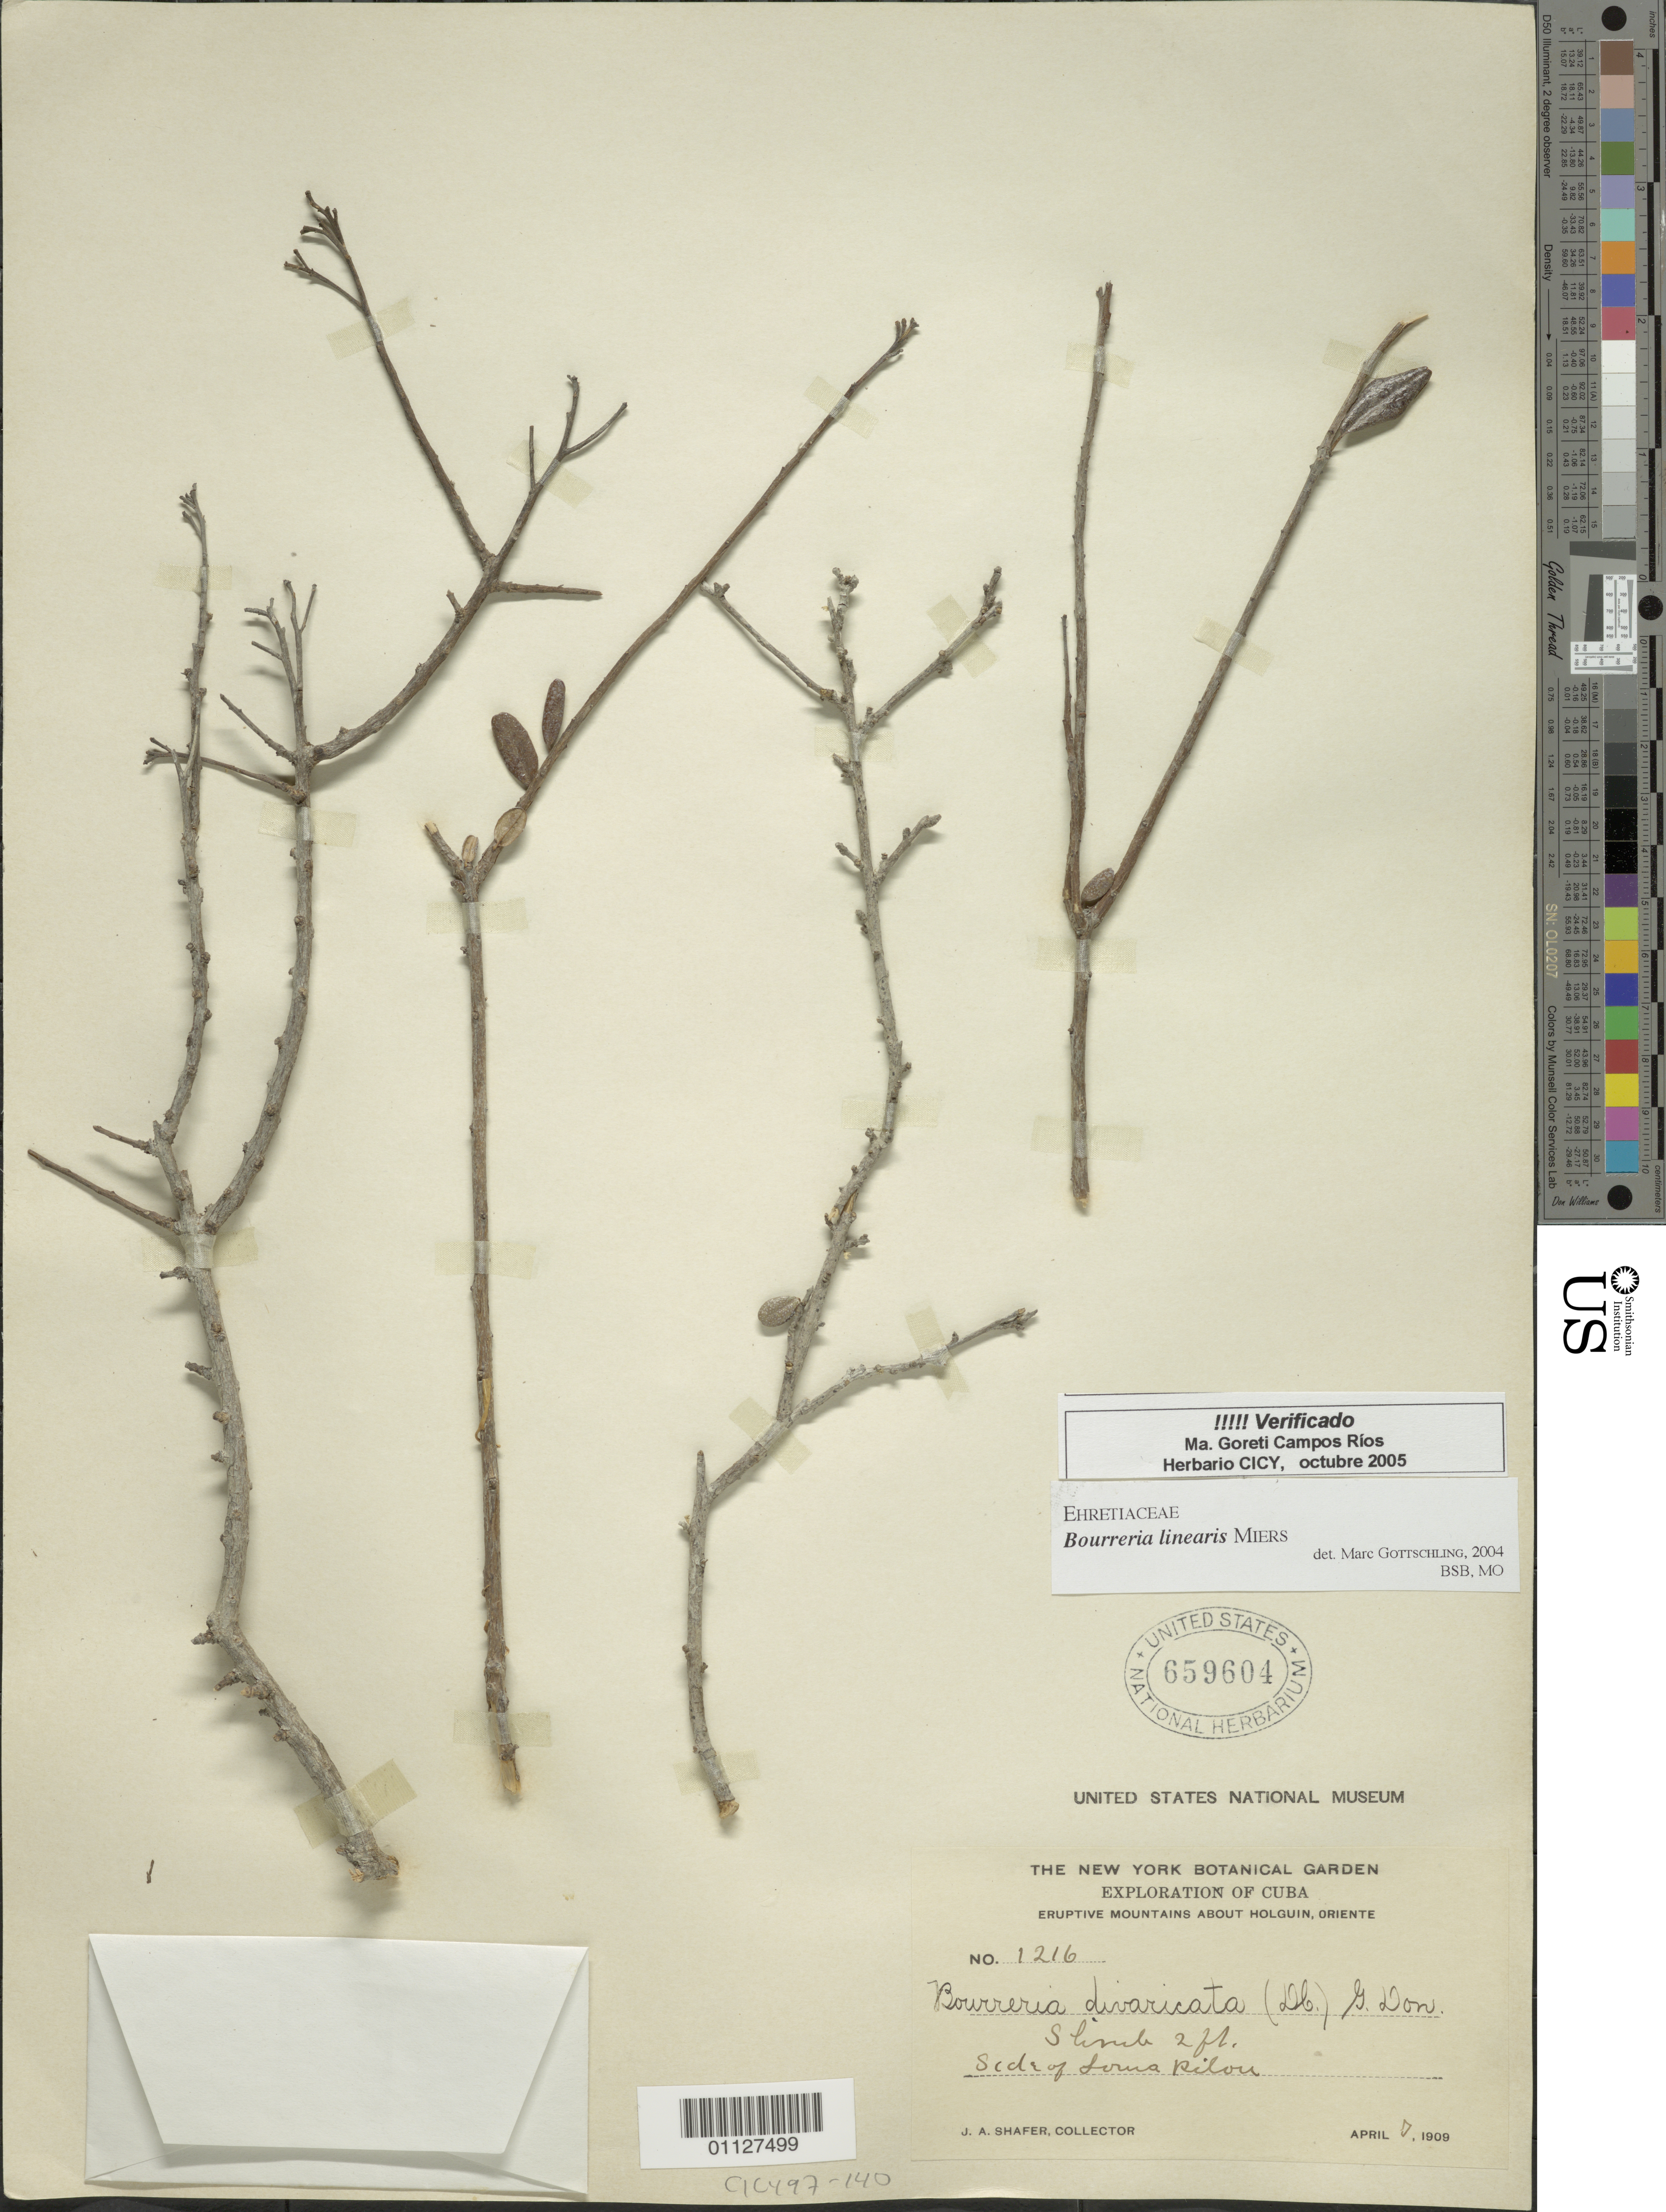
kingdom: Plantae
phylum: Tracheophyta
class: Magnoliopsida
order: Boraginales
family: Ehretiaceae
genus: Bourreria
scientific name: Bourreria linearis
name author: Miers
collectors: J. A. Shafer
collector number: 1216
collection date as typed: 07 Apr 1909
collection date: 1909-04-07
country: Cuba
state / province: Holguín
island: Cuba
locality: Side of Sierra Rilon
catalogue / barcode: US 659604